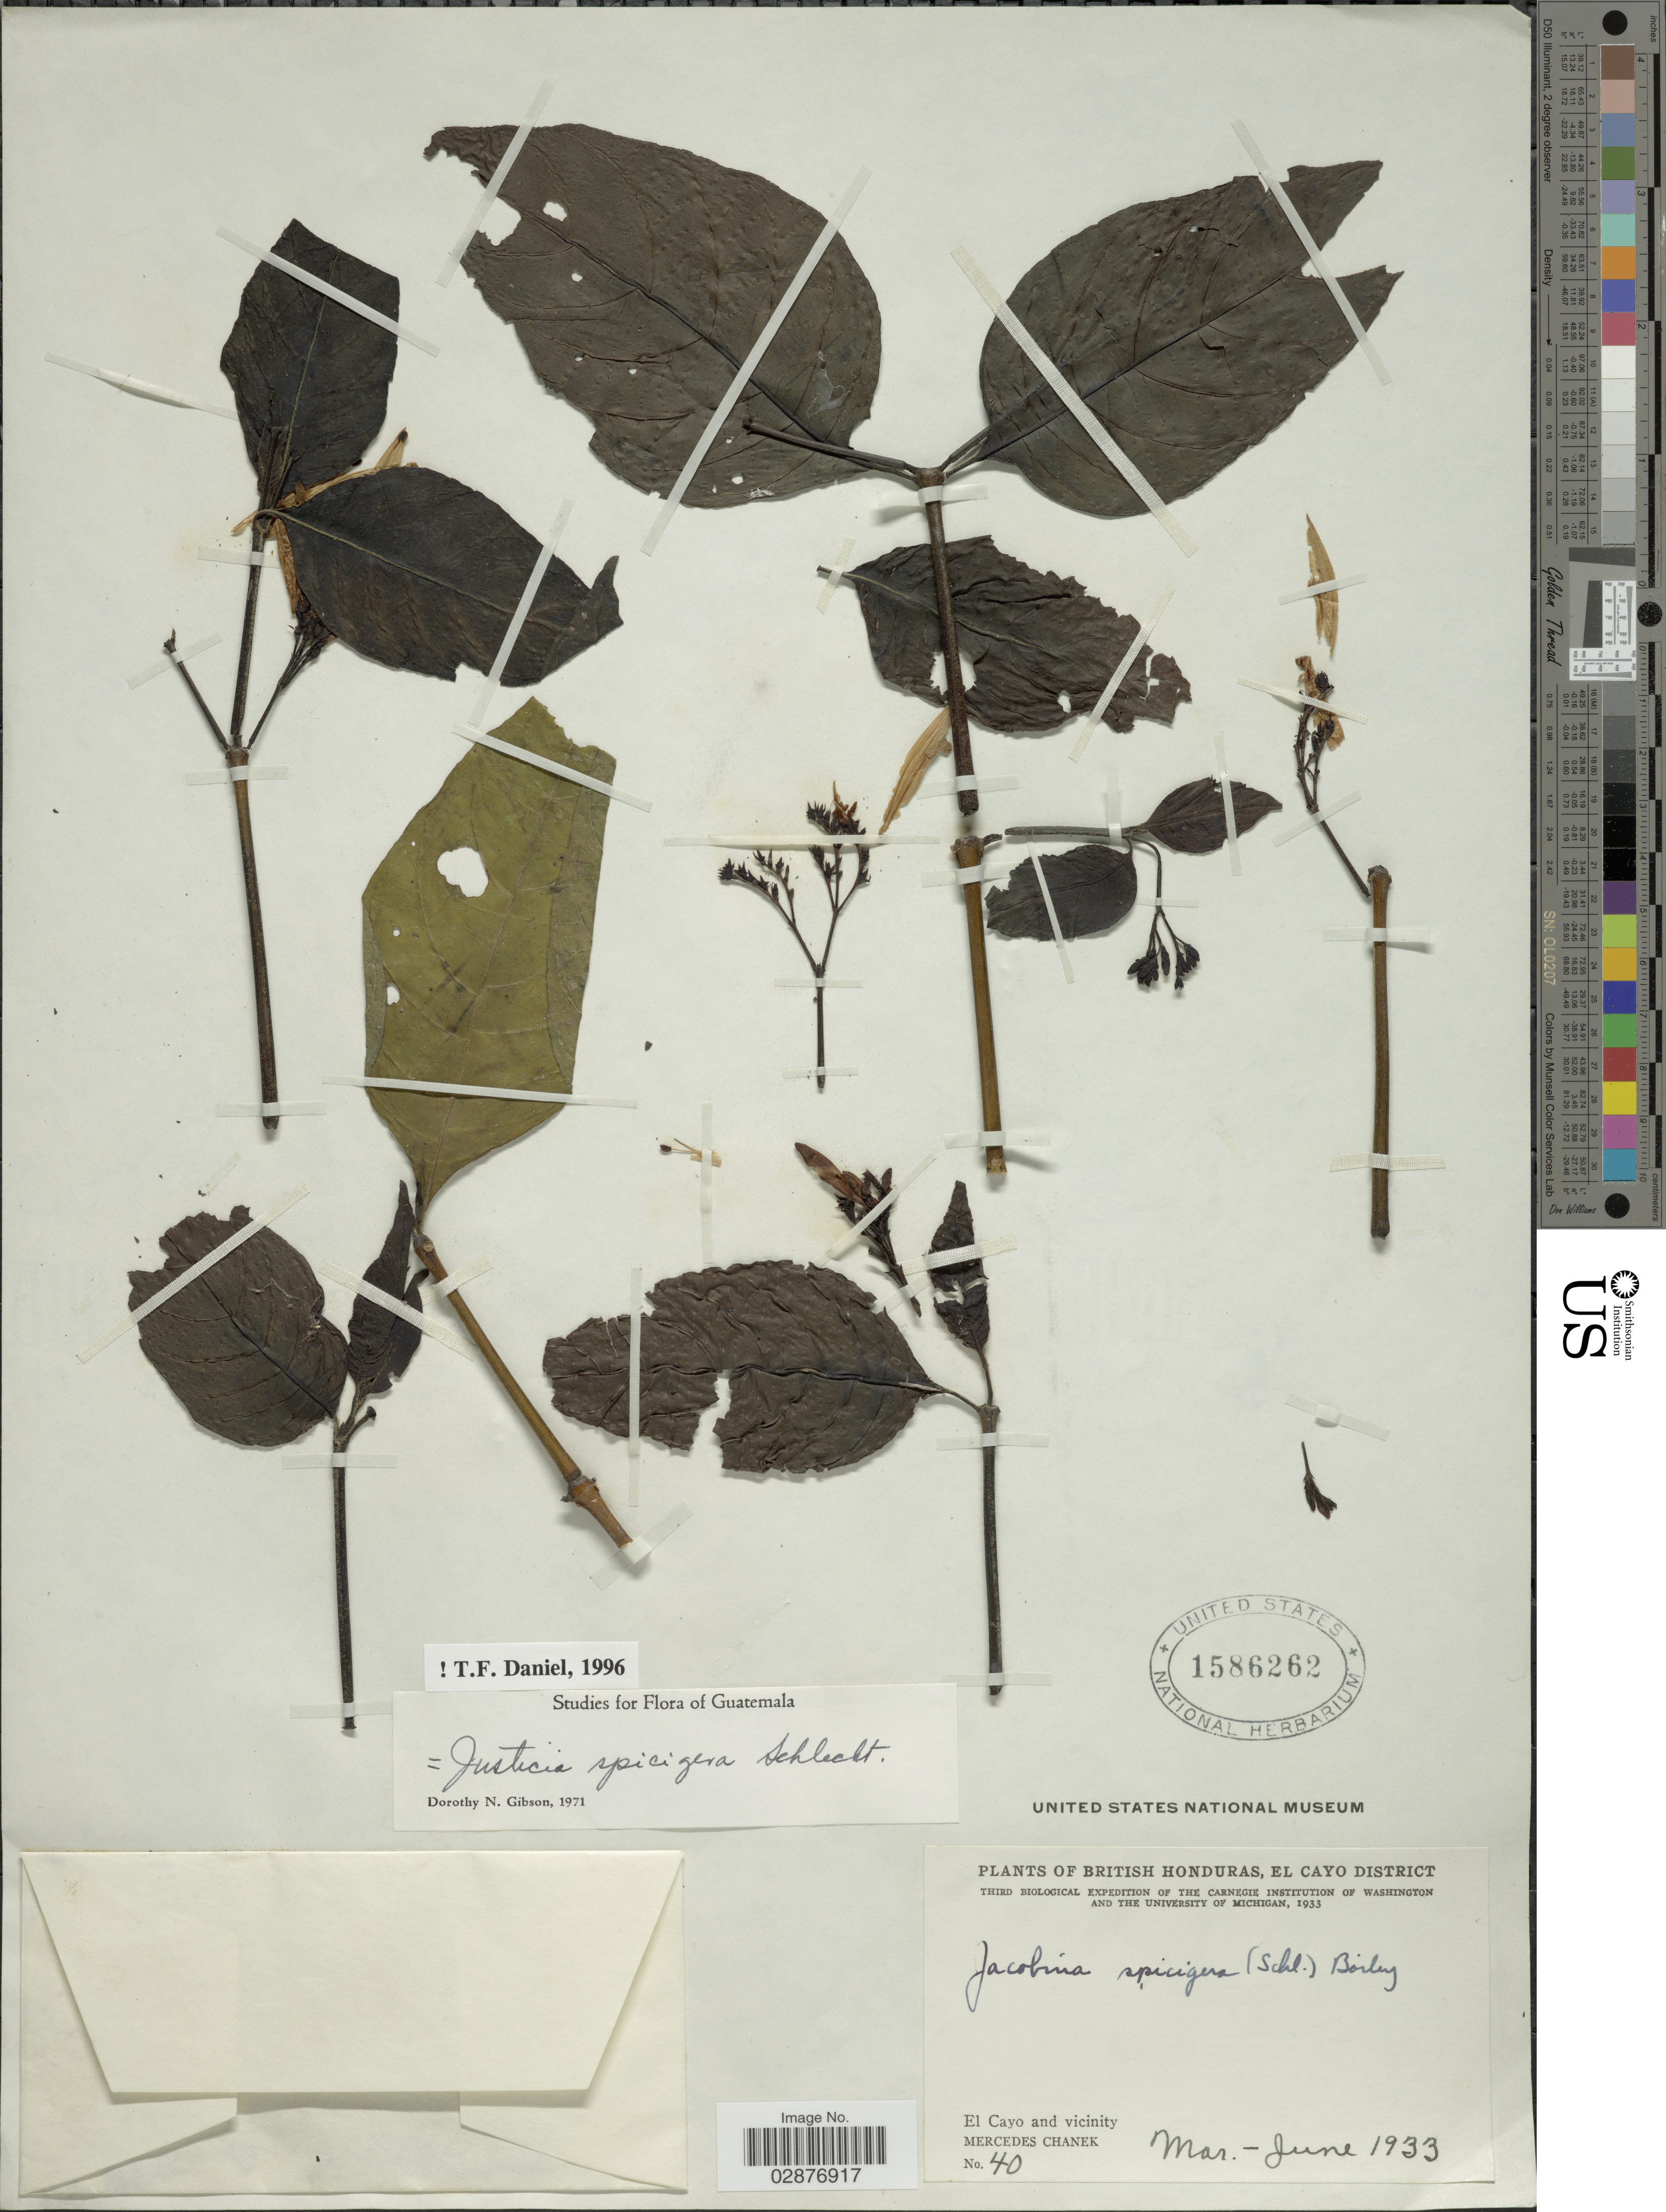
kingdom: Plantae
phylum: Tracheophyta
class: Magnoliopsida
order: Lamiales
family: Acanthaceae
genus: Justicia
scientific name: Justicia scarlatina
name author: (S.F. Blake) V.A.W. Graham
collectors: M. Chanek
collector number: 40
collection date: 1933-03/1933-06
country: Belize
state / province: Cayo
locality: British Honduras, El Cayo District, El Cayo and vicinity.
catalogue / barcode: US 1586262